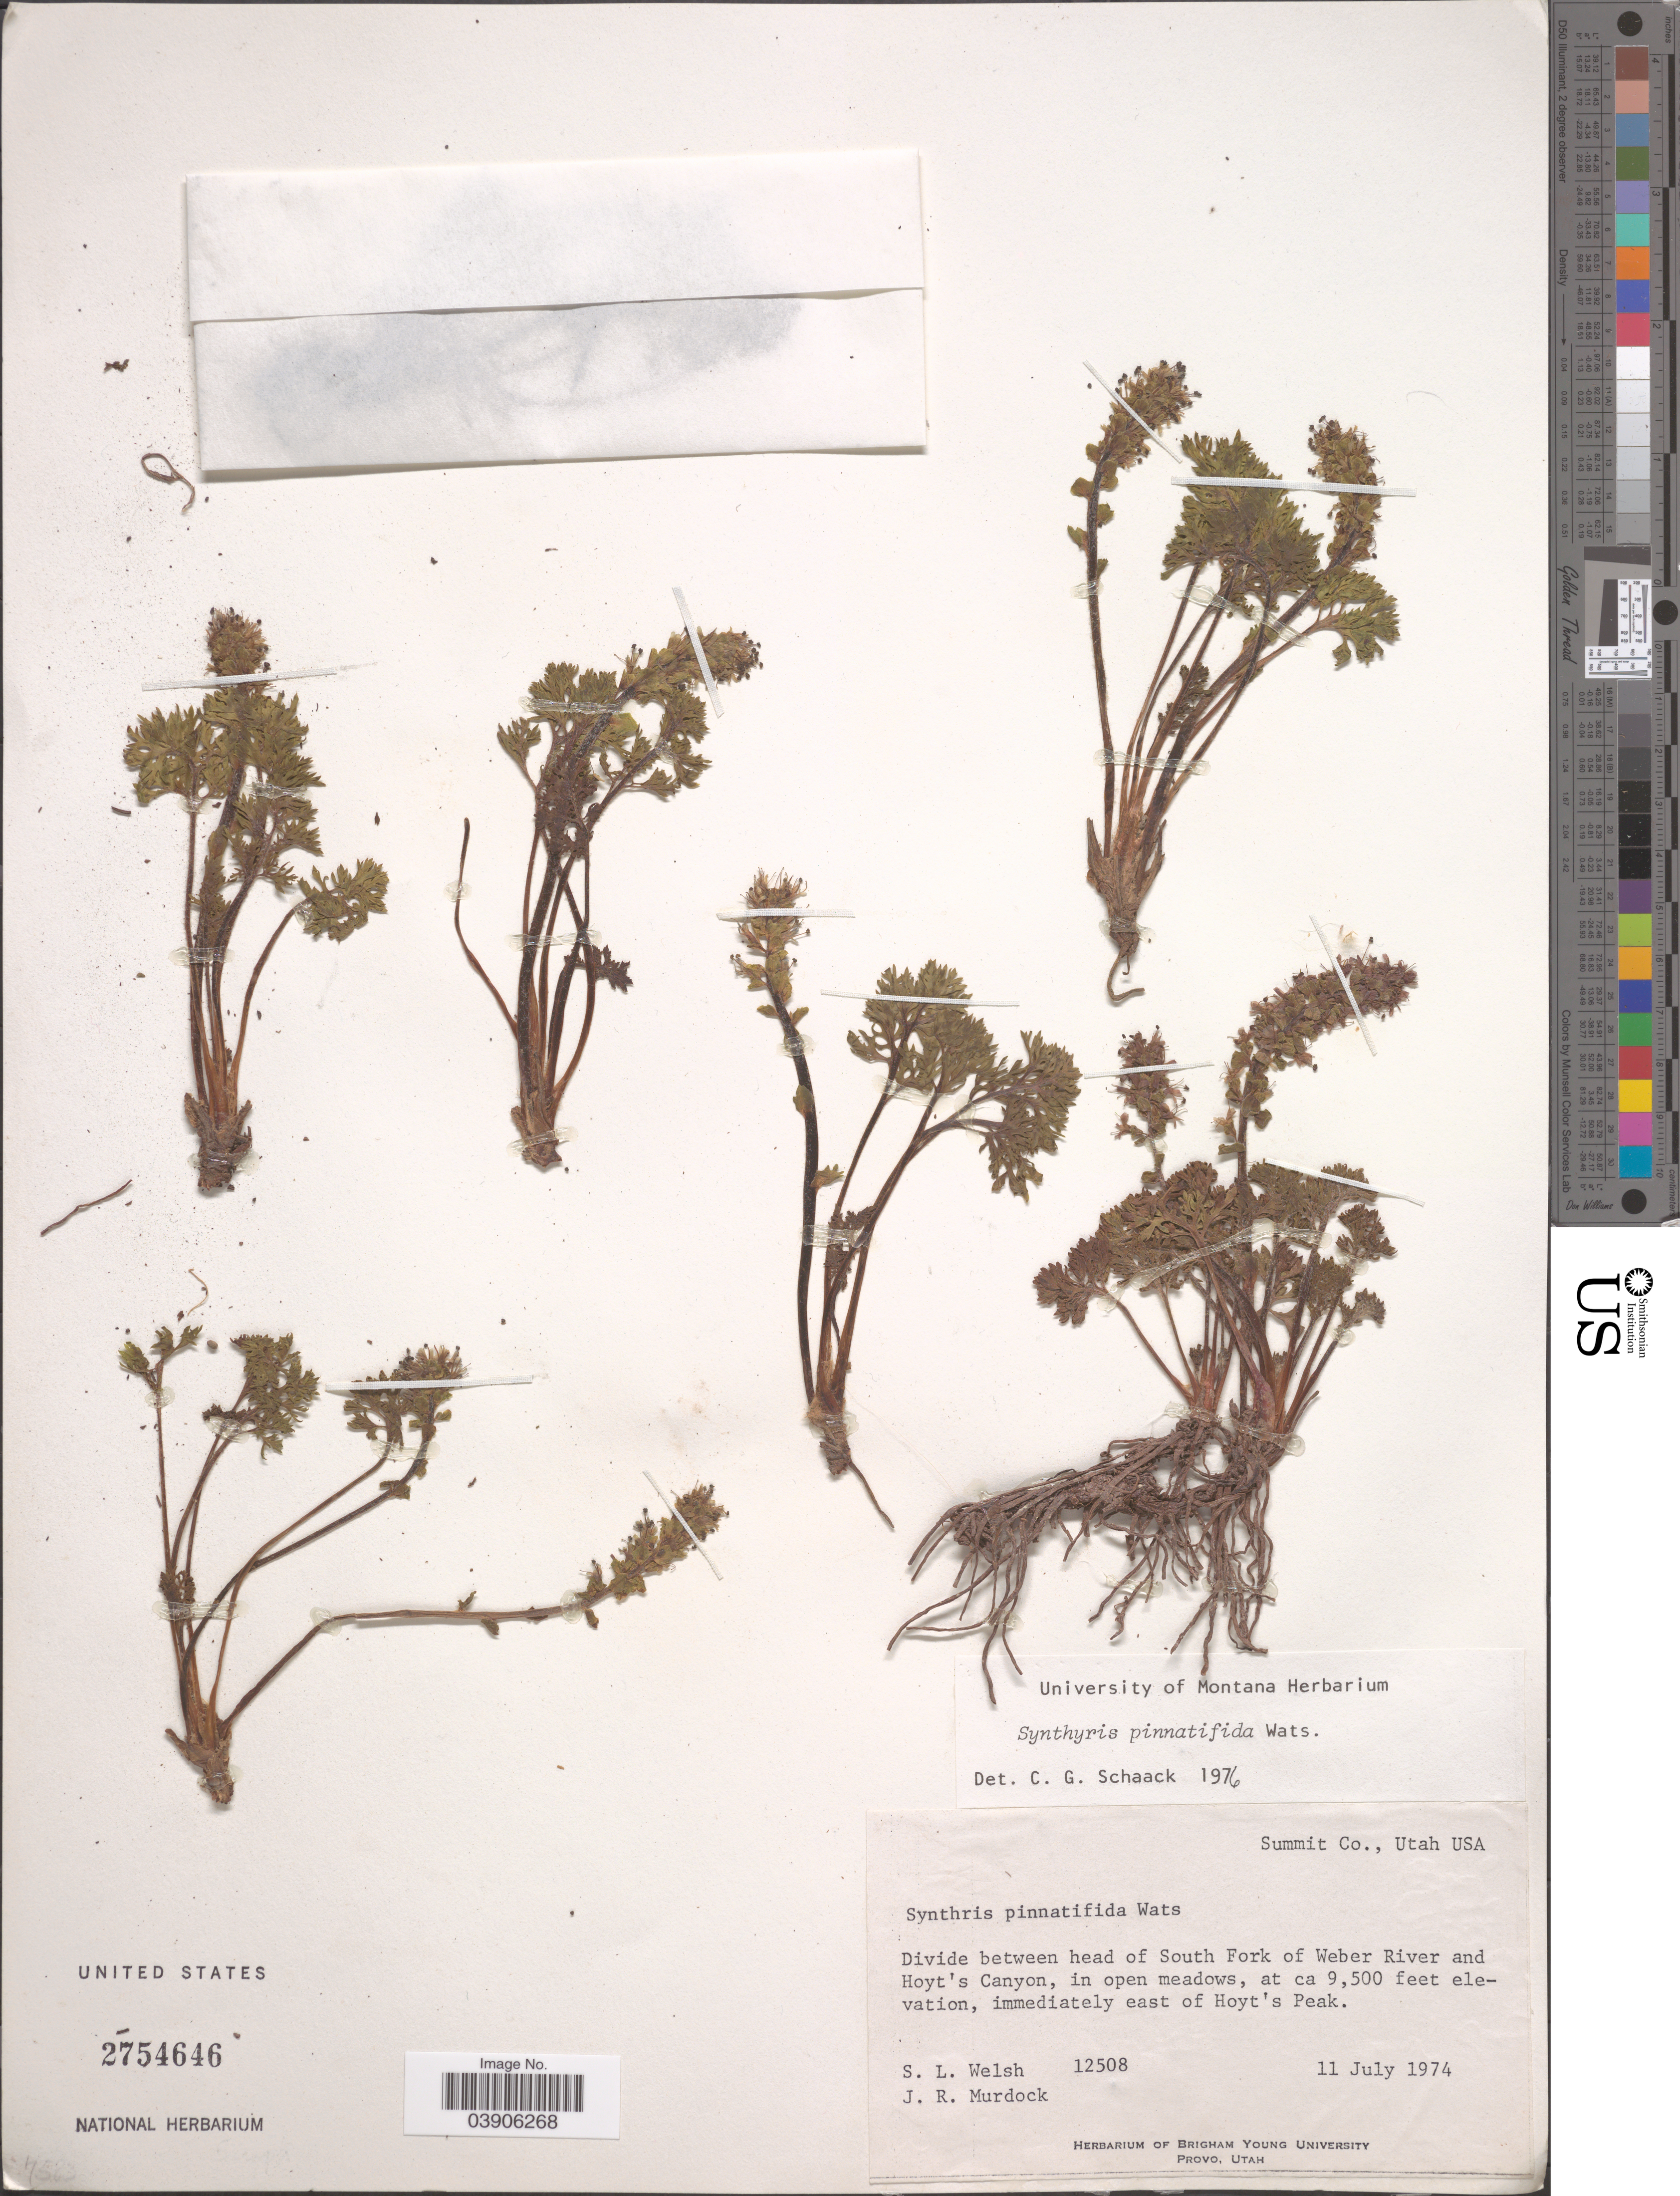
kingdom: Plantae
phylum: Tracheophyta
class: Magnoliopsida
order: Lamiales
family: Plantaginaceae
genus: Synthyris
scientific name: Synthyris pinnatifida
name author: S. Watson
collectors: S. Welsh & J. Murdock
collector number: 12508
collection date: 1974-07-11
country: United States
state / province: Utah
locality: Summit Co. Divide between head of South Fork of Weber River and Hoyt's Canyon, immediately east of Hoyt's Peak.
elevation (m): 2896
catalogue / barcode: US 2754646